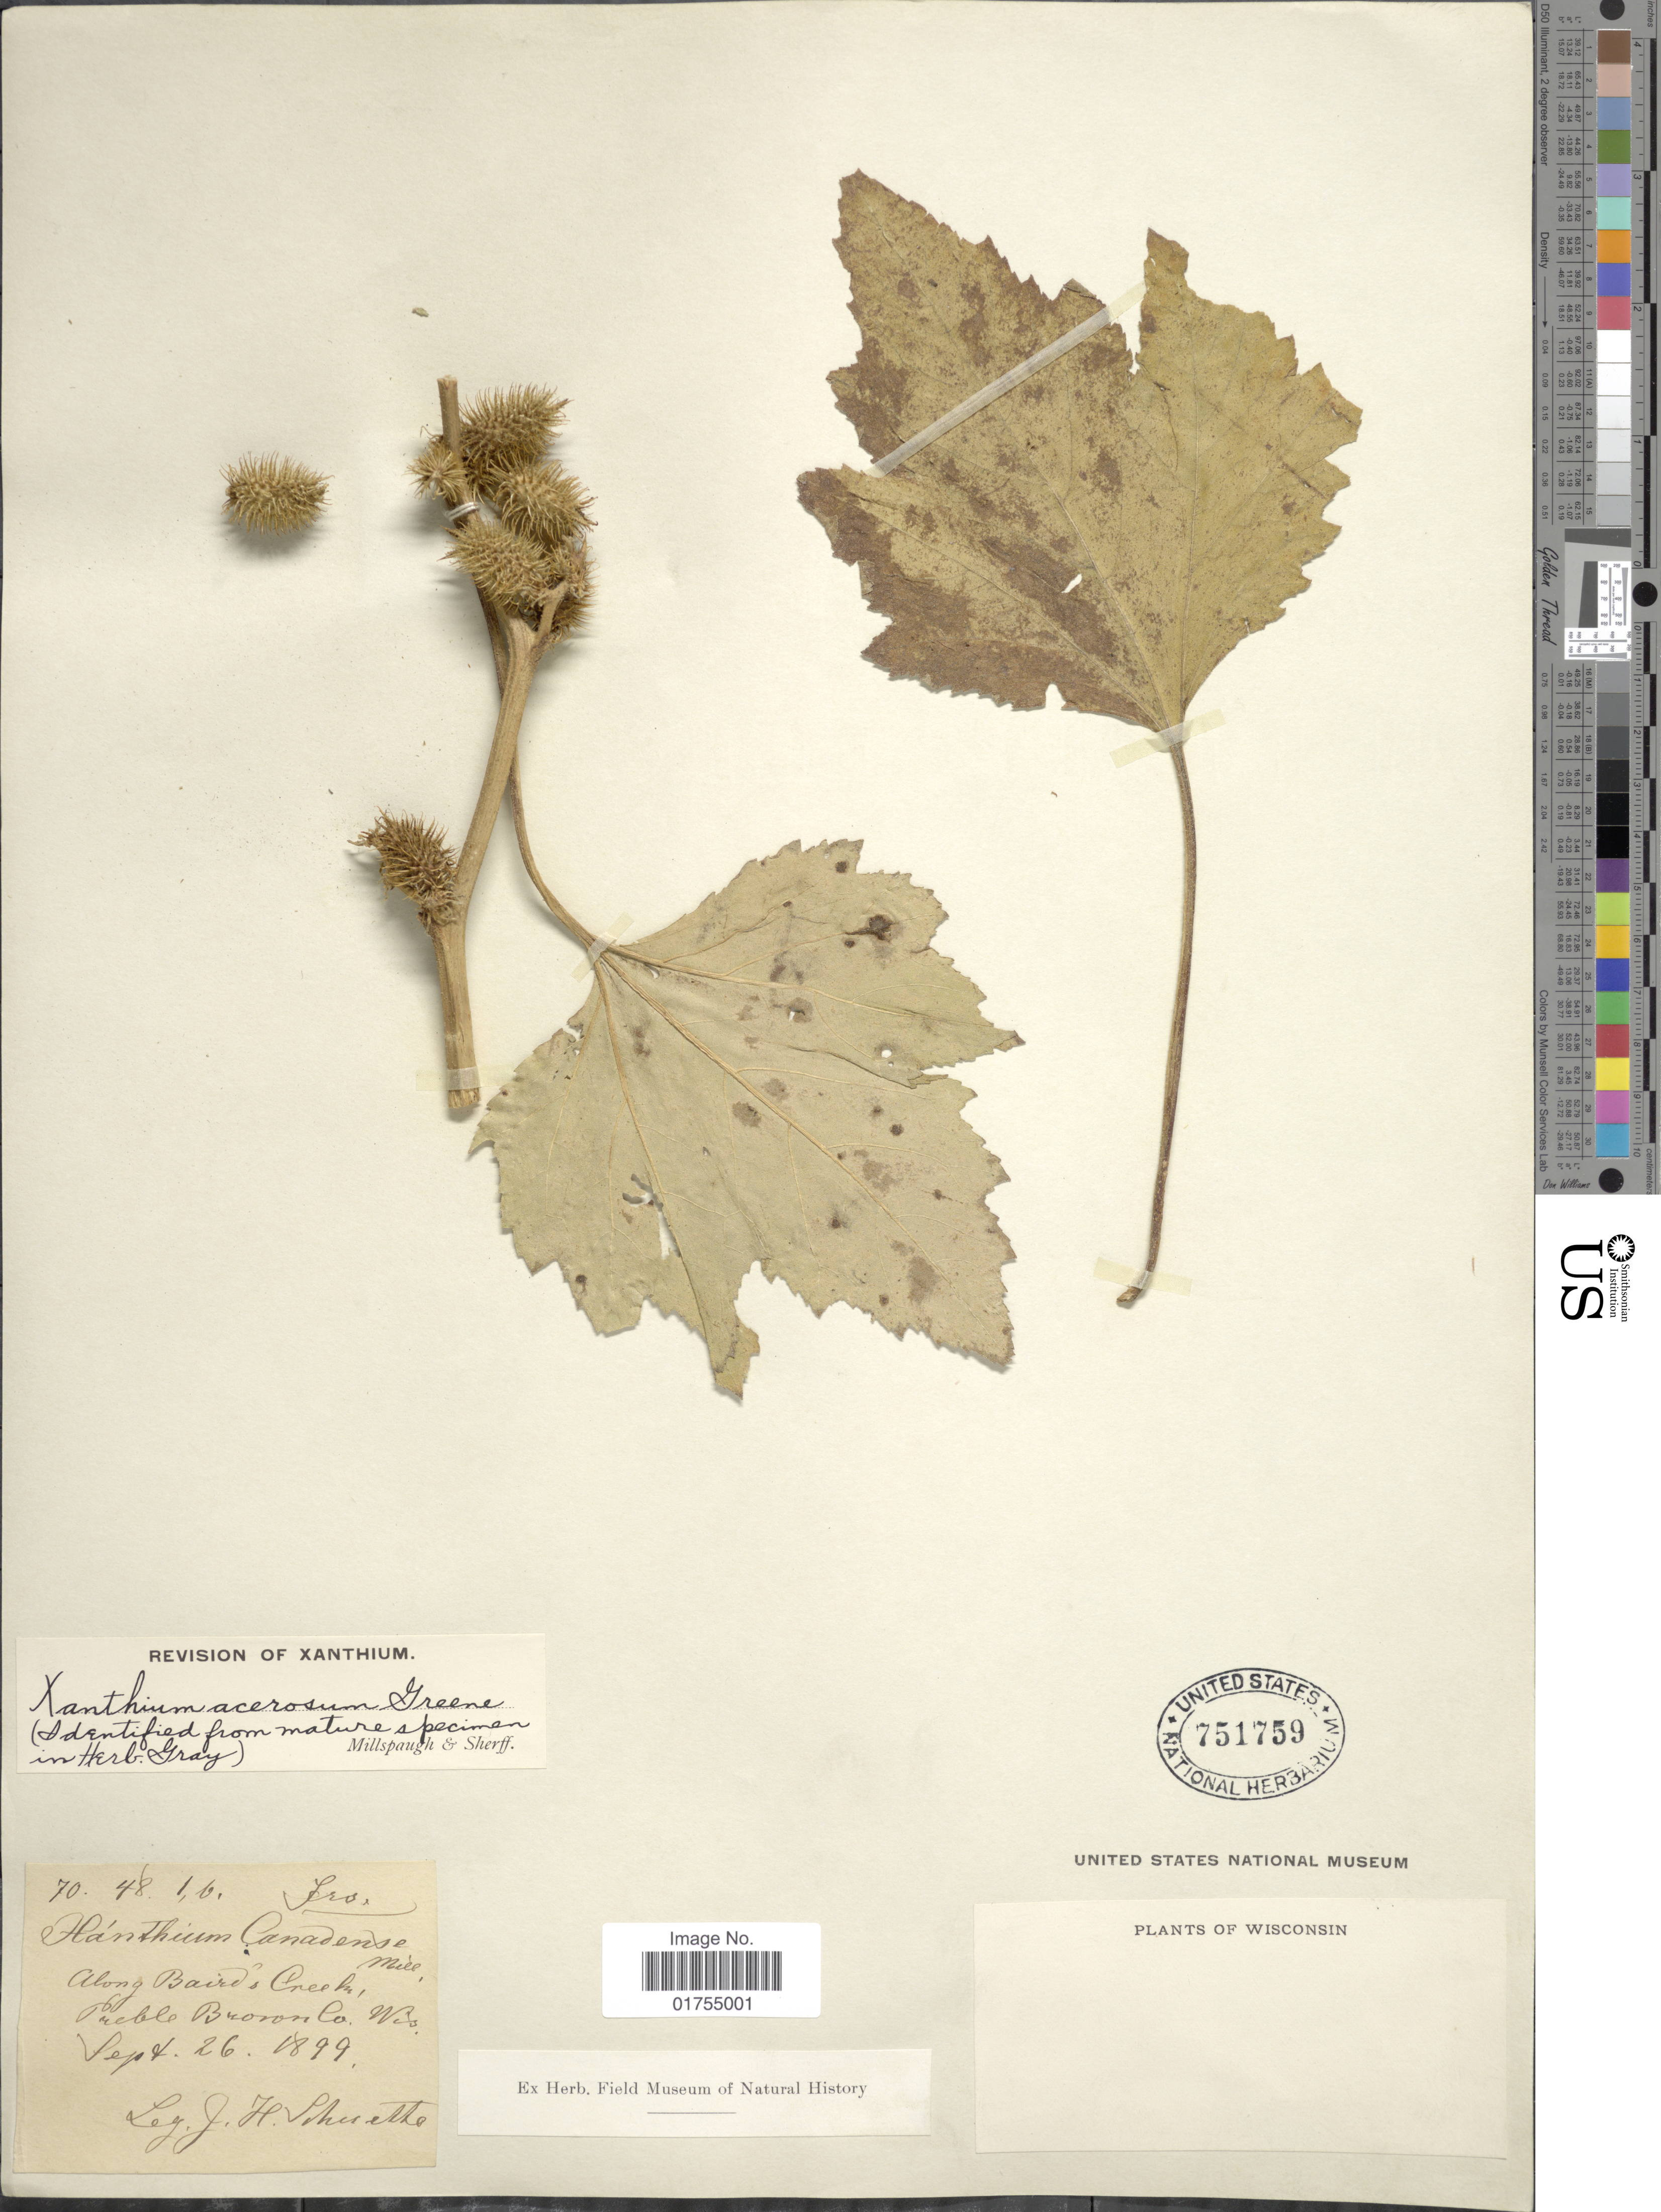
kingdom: Plantae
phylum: Tracheophyta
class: Magnoliopsida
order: Asterales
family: Asteraceae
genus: Xanthium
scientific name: Xanthium acerosum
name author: Greene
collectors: J. Schuette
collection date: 1899-09-26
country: United States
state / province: Wisconsin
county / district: Brown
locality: Along Baird's Creek, Preble, Brown Co., Wis.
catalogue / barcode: US 751759